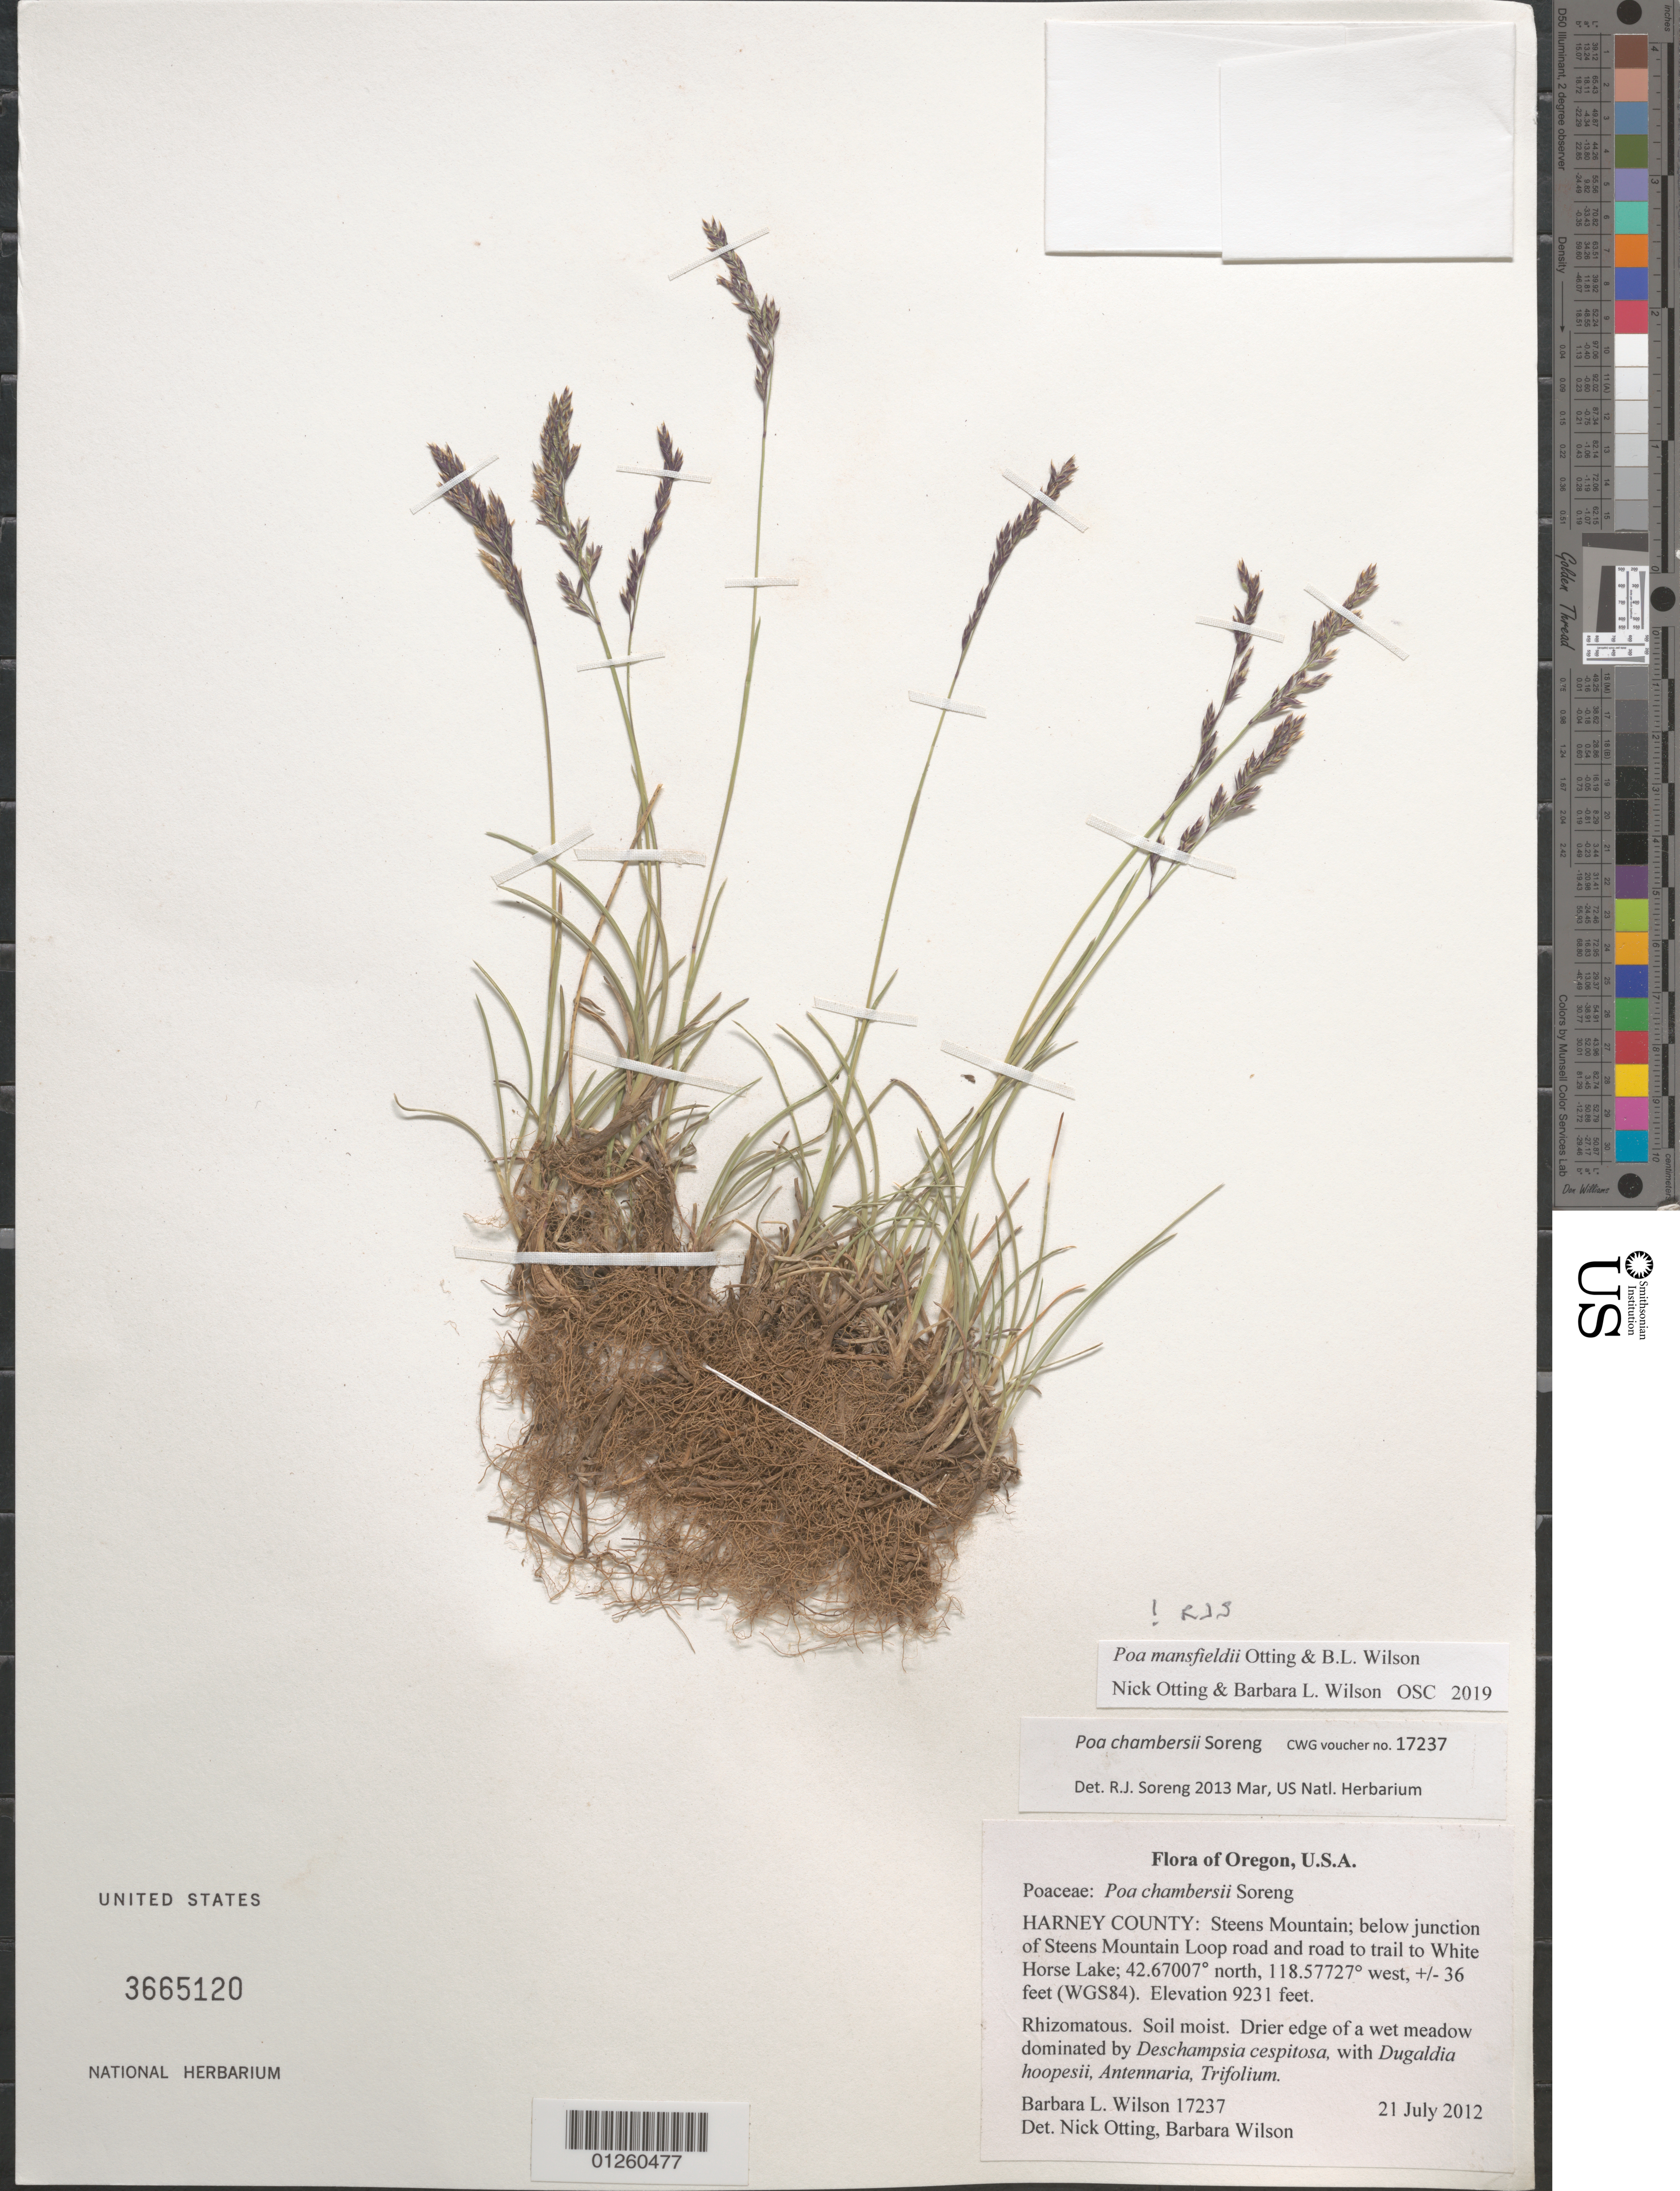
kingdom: Plantae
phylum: Tracheophyta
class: Liliopsida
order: Poales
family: Poaceae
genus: Poa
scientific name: Poa mansfieldii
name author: Otting & B.L. Wilson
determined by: Soreng, Robert J., Research Associate (BOT), Smithsonian Institution - National Museum of Natural History (UNITED STATES)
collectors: B. Wilson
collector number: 17237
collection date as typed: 21 July 2010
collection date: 2012-07-21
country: United States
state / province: Oregon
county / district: Harney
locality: Steens Mountain; below junction of Steens Mountain Loop road and road to trail to White Horse Lake.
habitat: Rhizomatous. Soil moist. Drier edge of a wet meadow dominated by Deschampsia cespitosa, with Dugaldia hoopesii, Antennaria, Trifolium.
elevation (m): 2814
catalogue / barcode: US 3665120